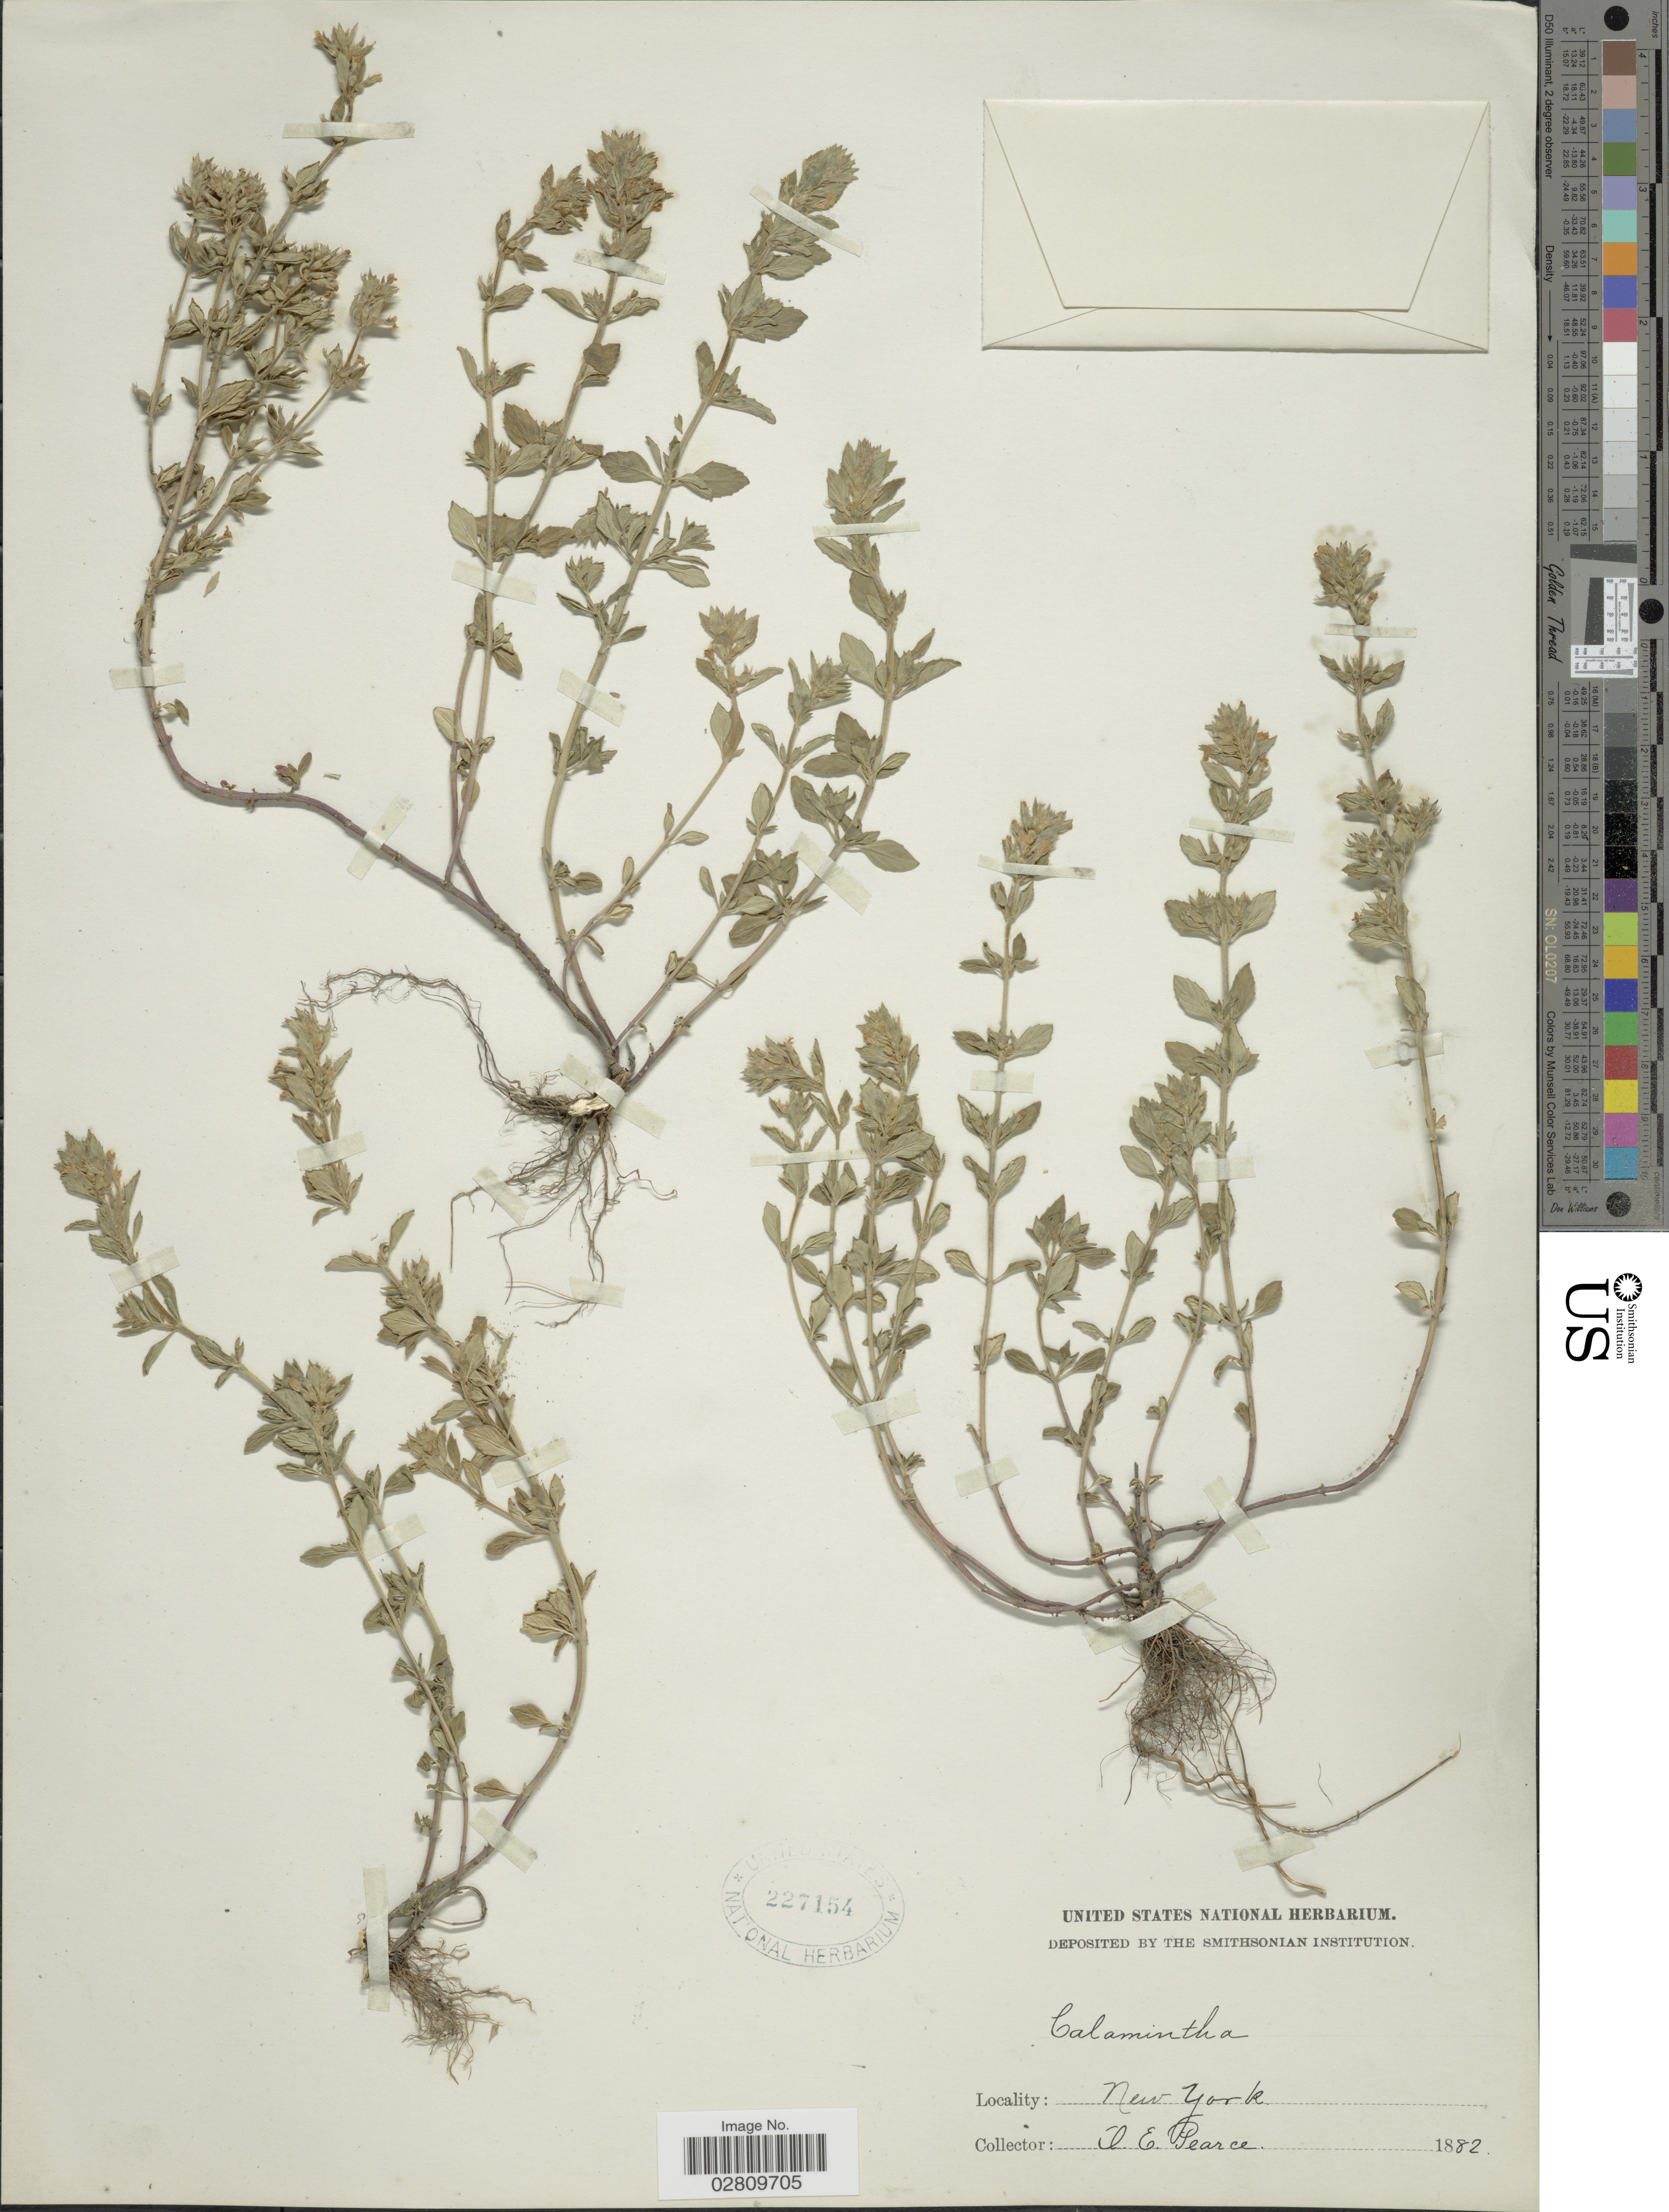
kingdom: Plantae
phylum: Tracheophyta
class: Magnoliopsida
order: Lamiales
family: Lamiaceae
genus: Acinos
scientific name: Acinos arvensis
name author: (Lam.) Dandy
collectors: O. E. Pearce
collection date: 1882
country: United States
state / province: New York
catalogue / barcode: US 227154